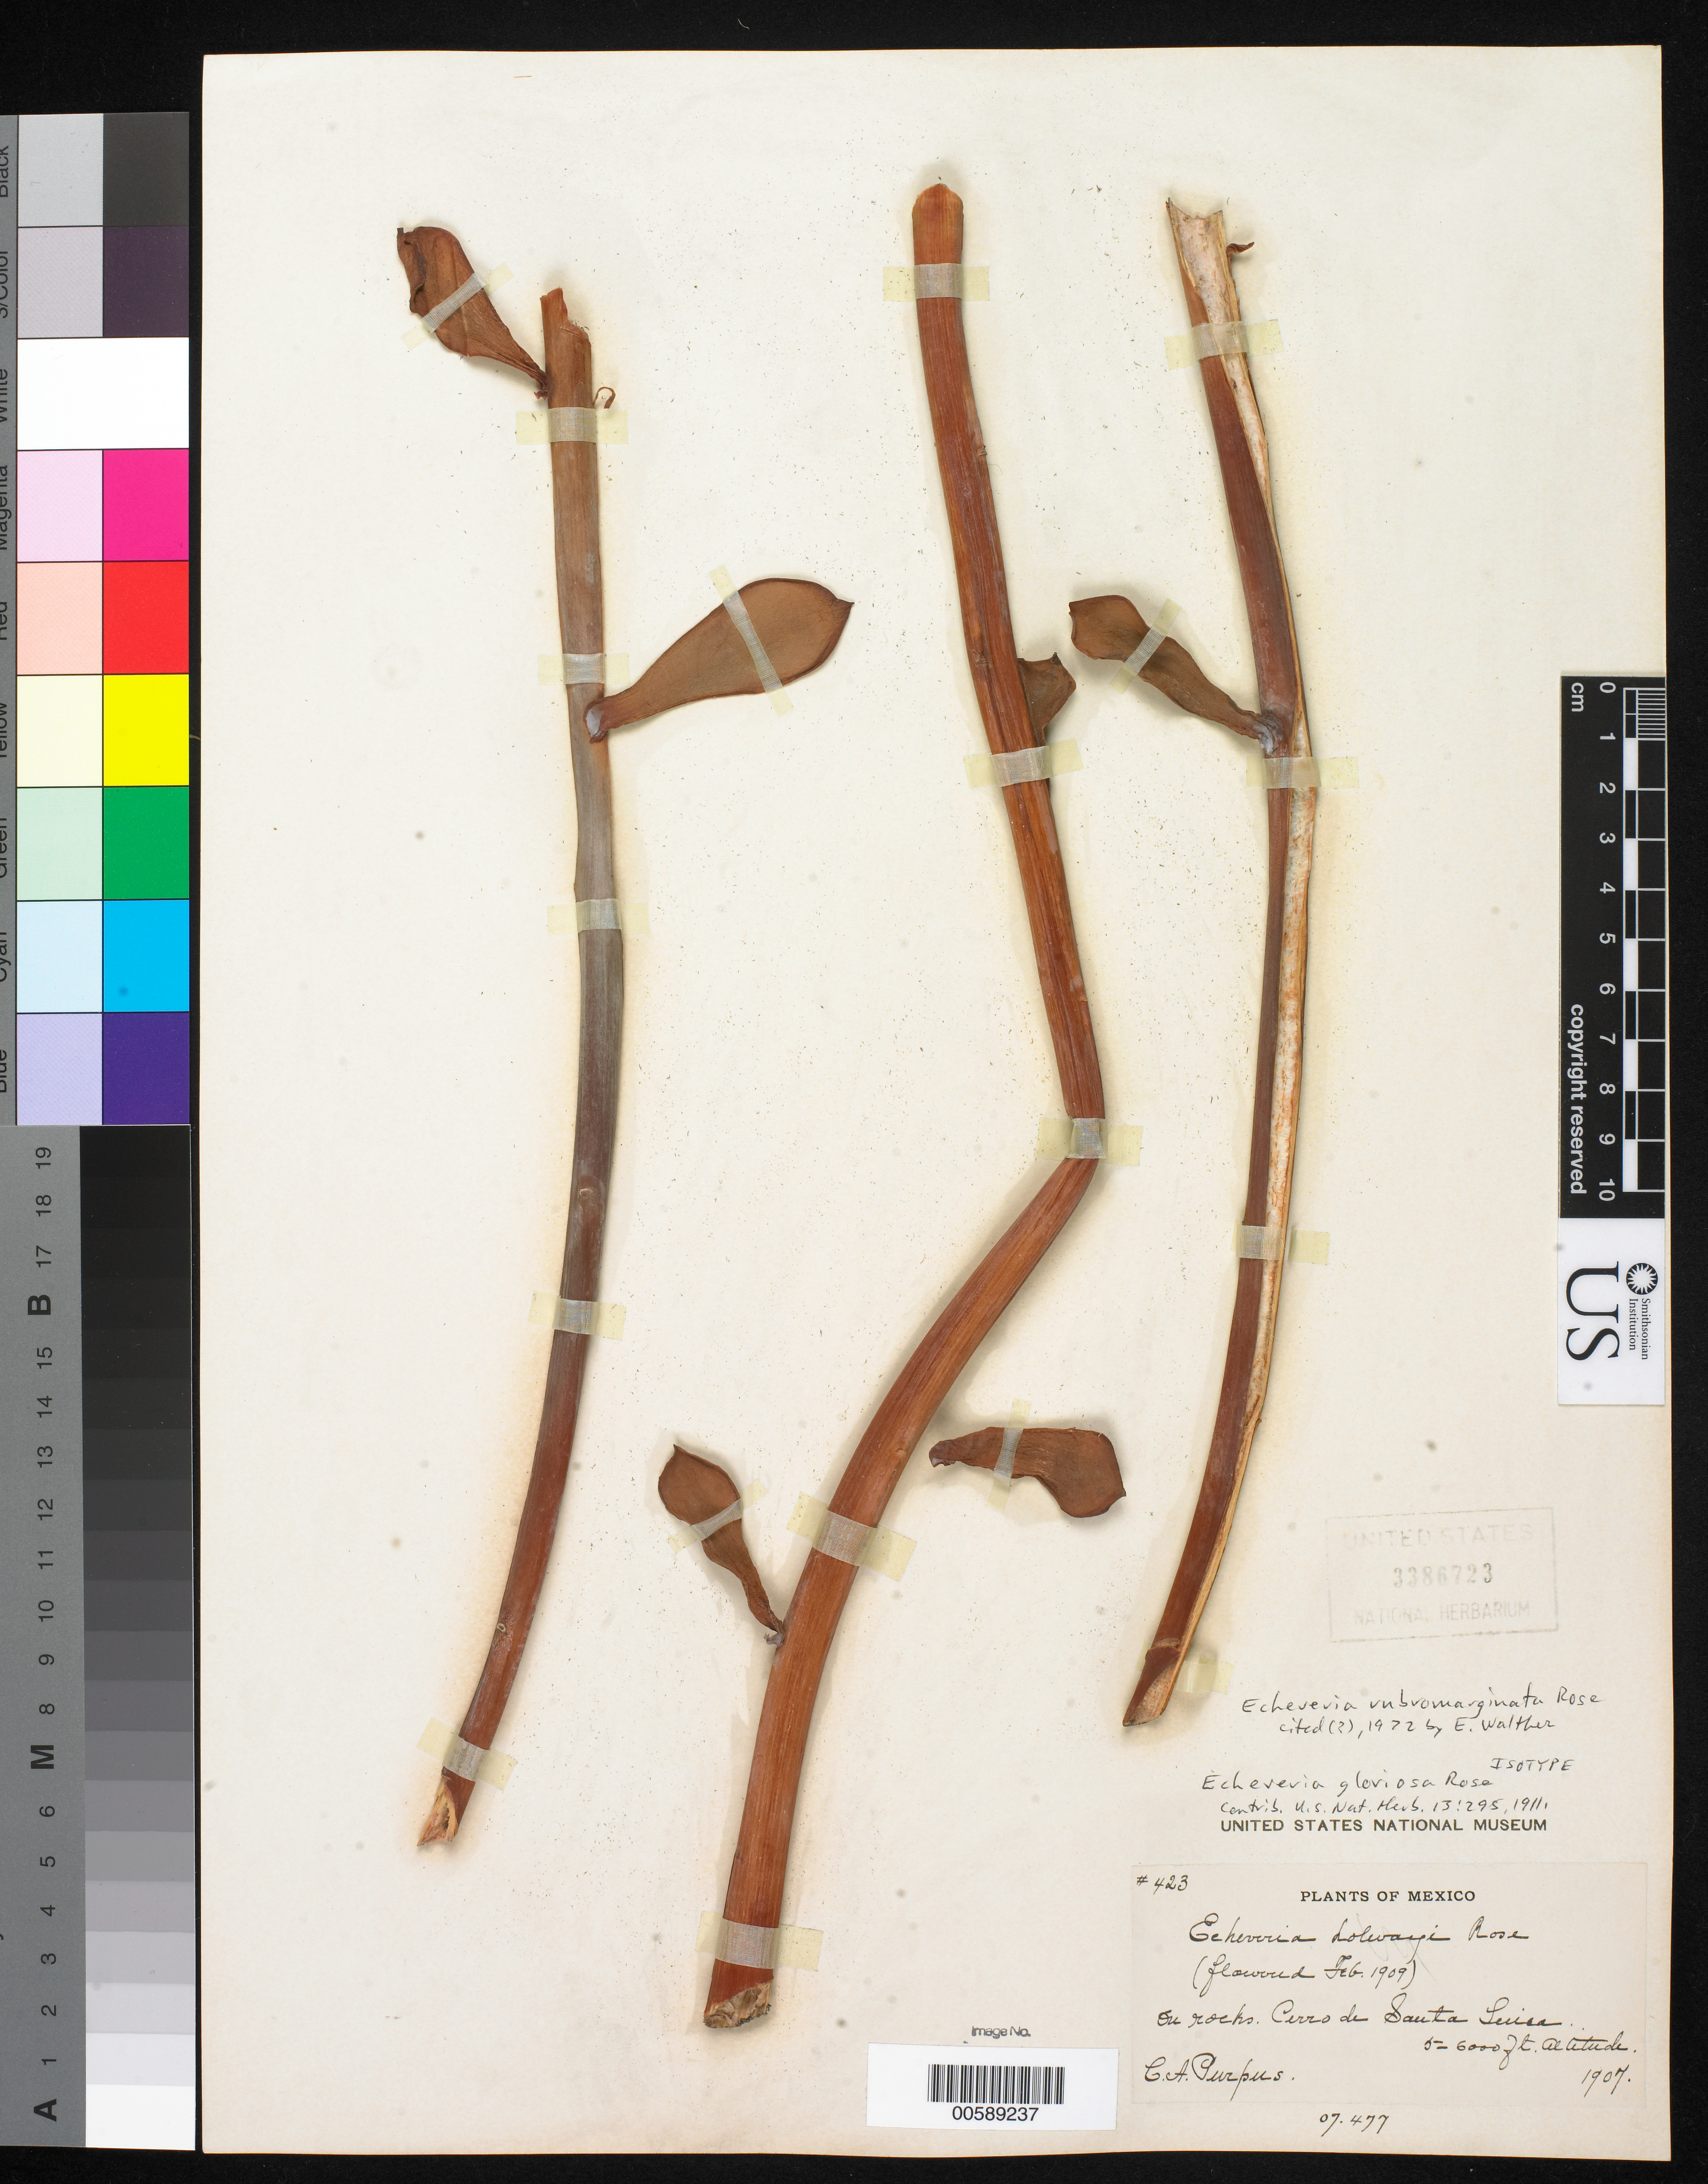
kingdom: Plantae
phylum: Tracheophyta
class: Magnoliopsida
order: Saxifragales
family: Crassulaceae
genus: Echeveria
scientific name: Echeveria gloriosa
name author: Rose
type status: Isotype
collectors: C. A. Purpus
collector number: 423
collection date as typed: Feb 1909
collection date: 1907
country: Mexico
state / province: Puebla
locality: Cerro de Santa Luisa.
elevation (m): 1524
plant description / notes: Cited by E. Walter, 1972.; Specimen collected in wild by Purpus 1907, type collection made from cultivated material, "flowered Feb. 1909".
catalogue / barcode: US 3386723